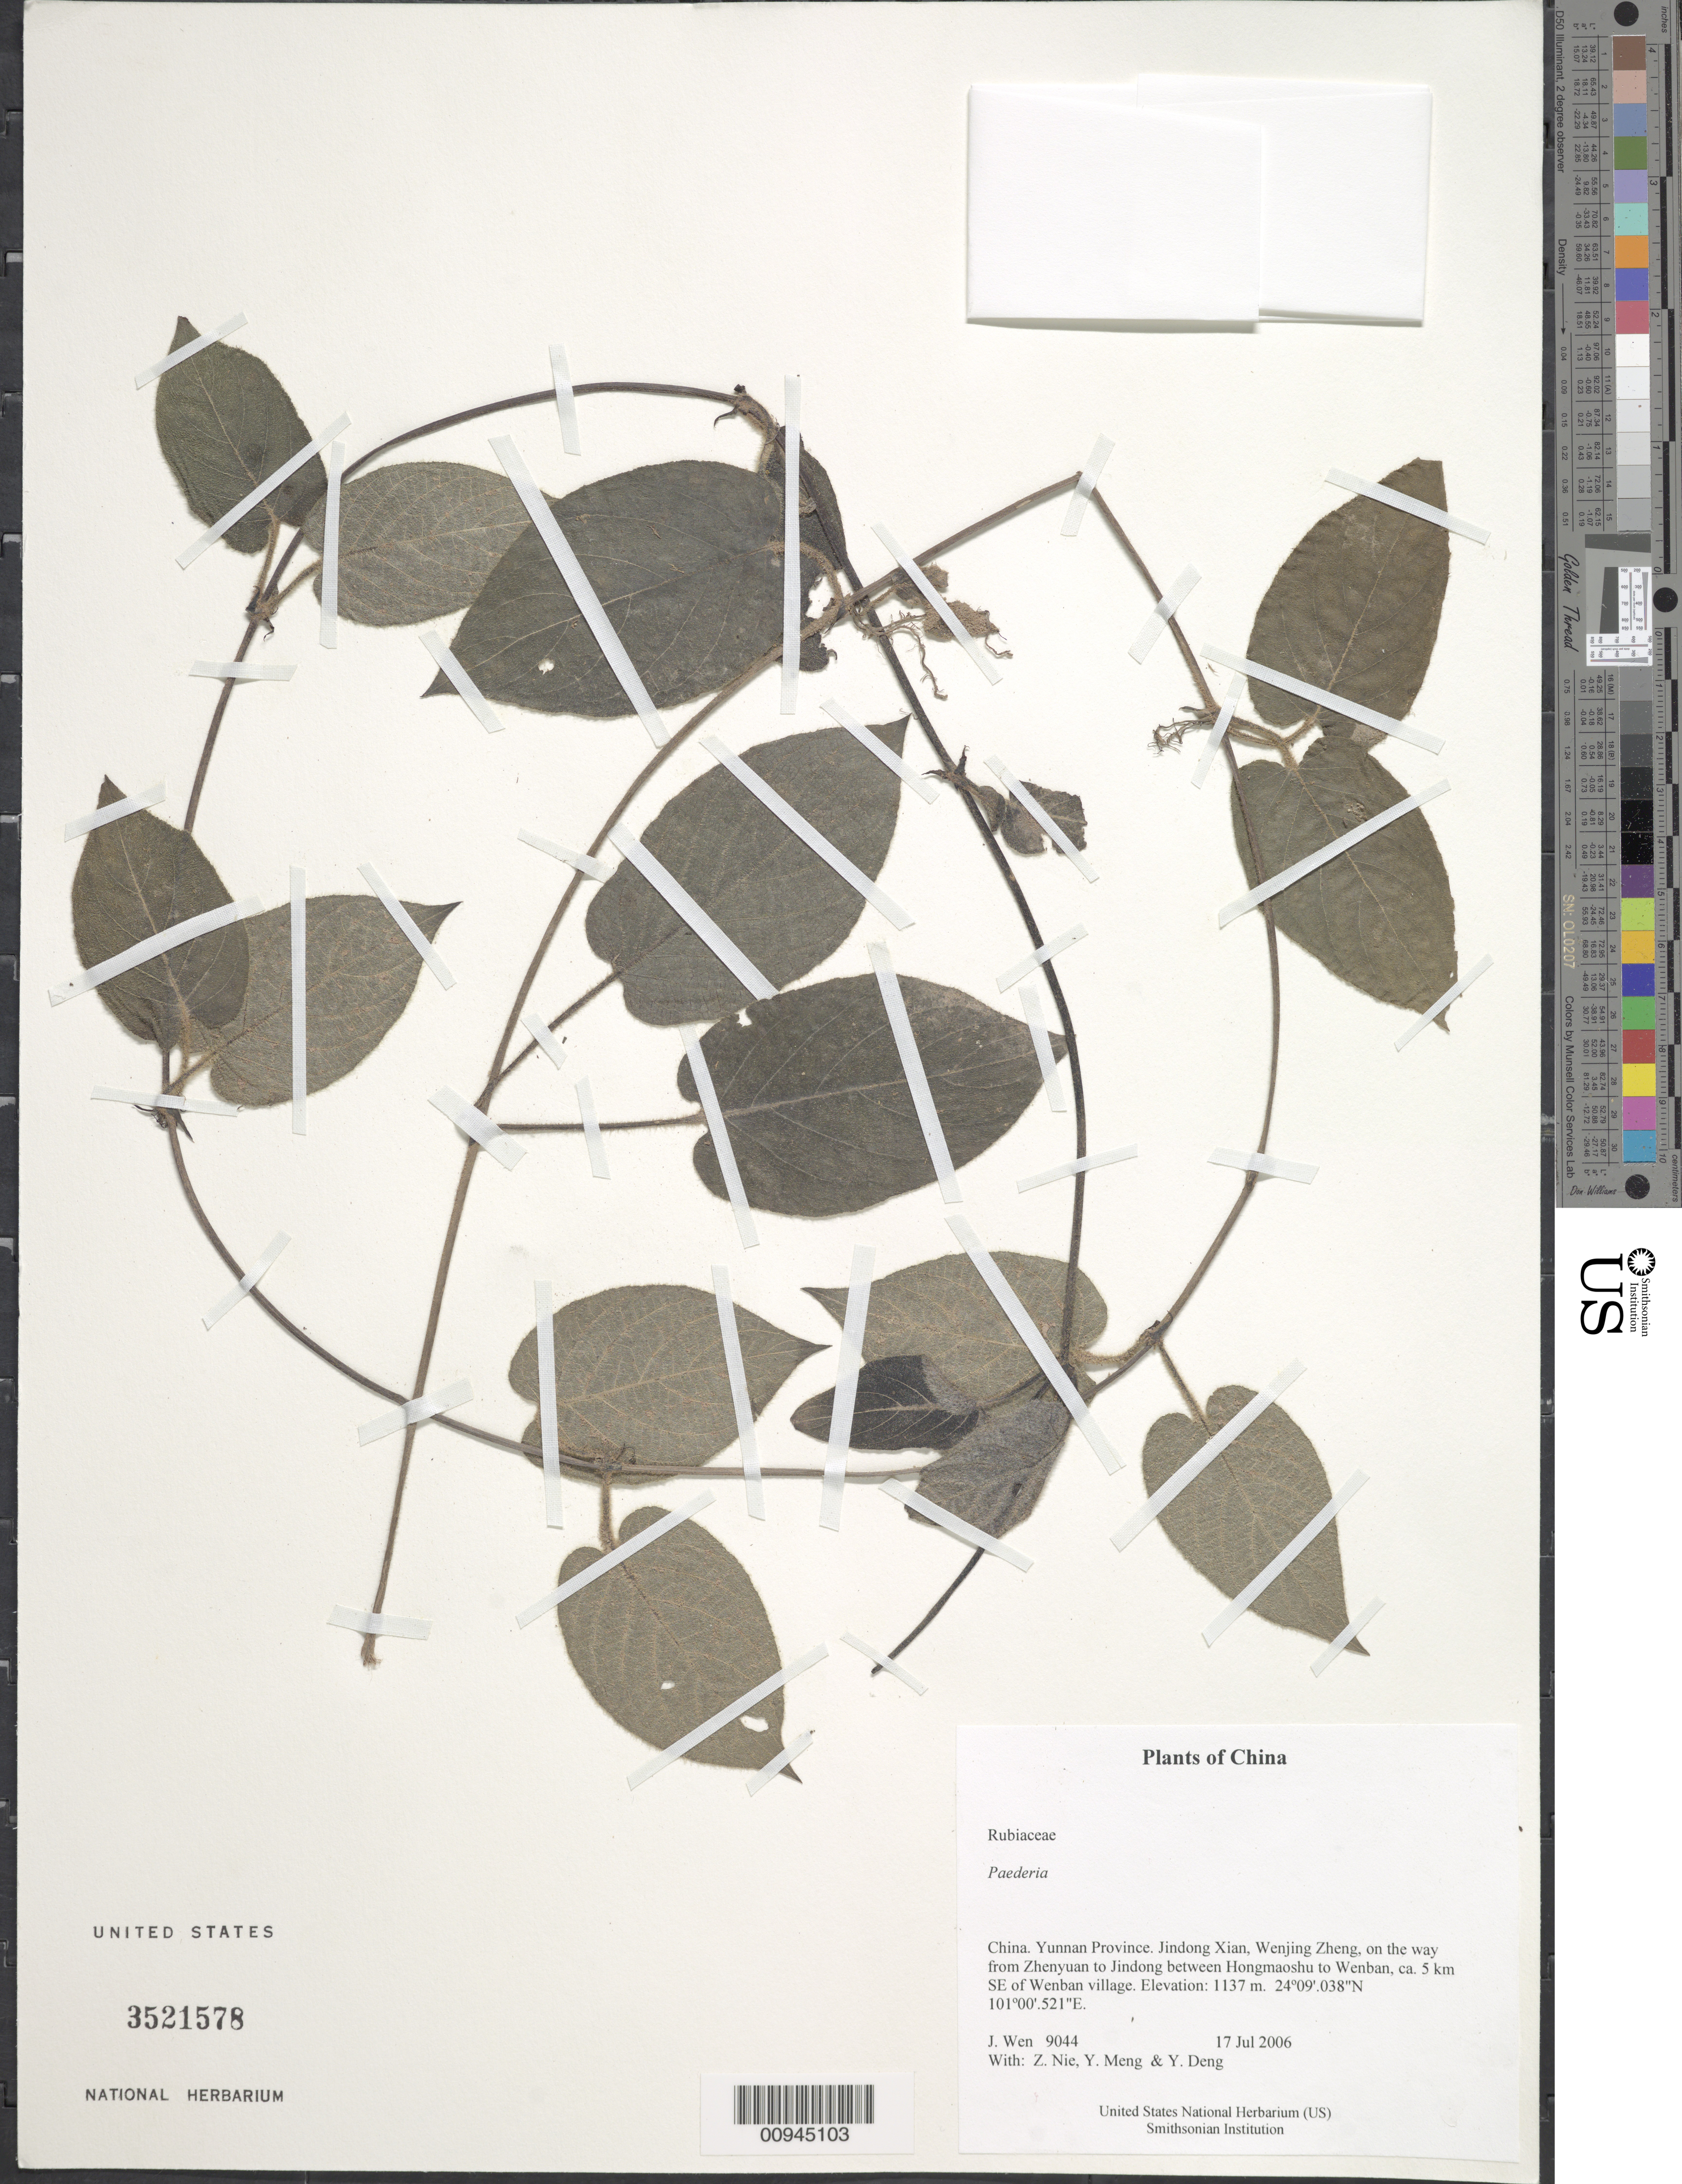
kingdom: Plantae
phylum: Tracheophyta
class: Magnoliopsida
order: Gentianales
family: Rubiaceae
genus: Paederia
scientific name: Paederia sp.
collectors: J. Wen, Z. Nie, Y. Meng & Y. Deng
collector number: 9044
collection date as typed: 17 Jul 2006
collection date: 2006-07-17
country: China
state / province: Yunnan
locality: Yunnan Province. Jindong Xian, Wenjing Zheng, on the way from Zhenyuan to Jindong between Hongmaoshu to Wenban, ca. 5 km SE of Wenban village.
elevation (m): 1137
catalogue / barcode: US 3521579